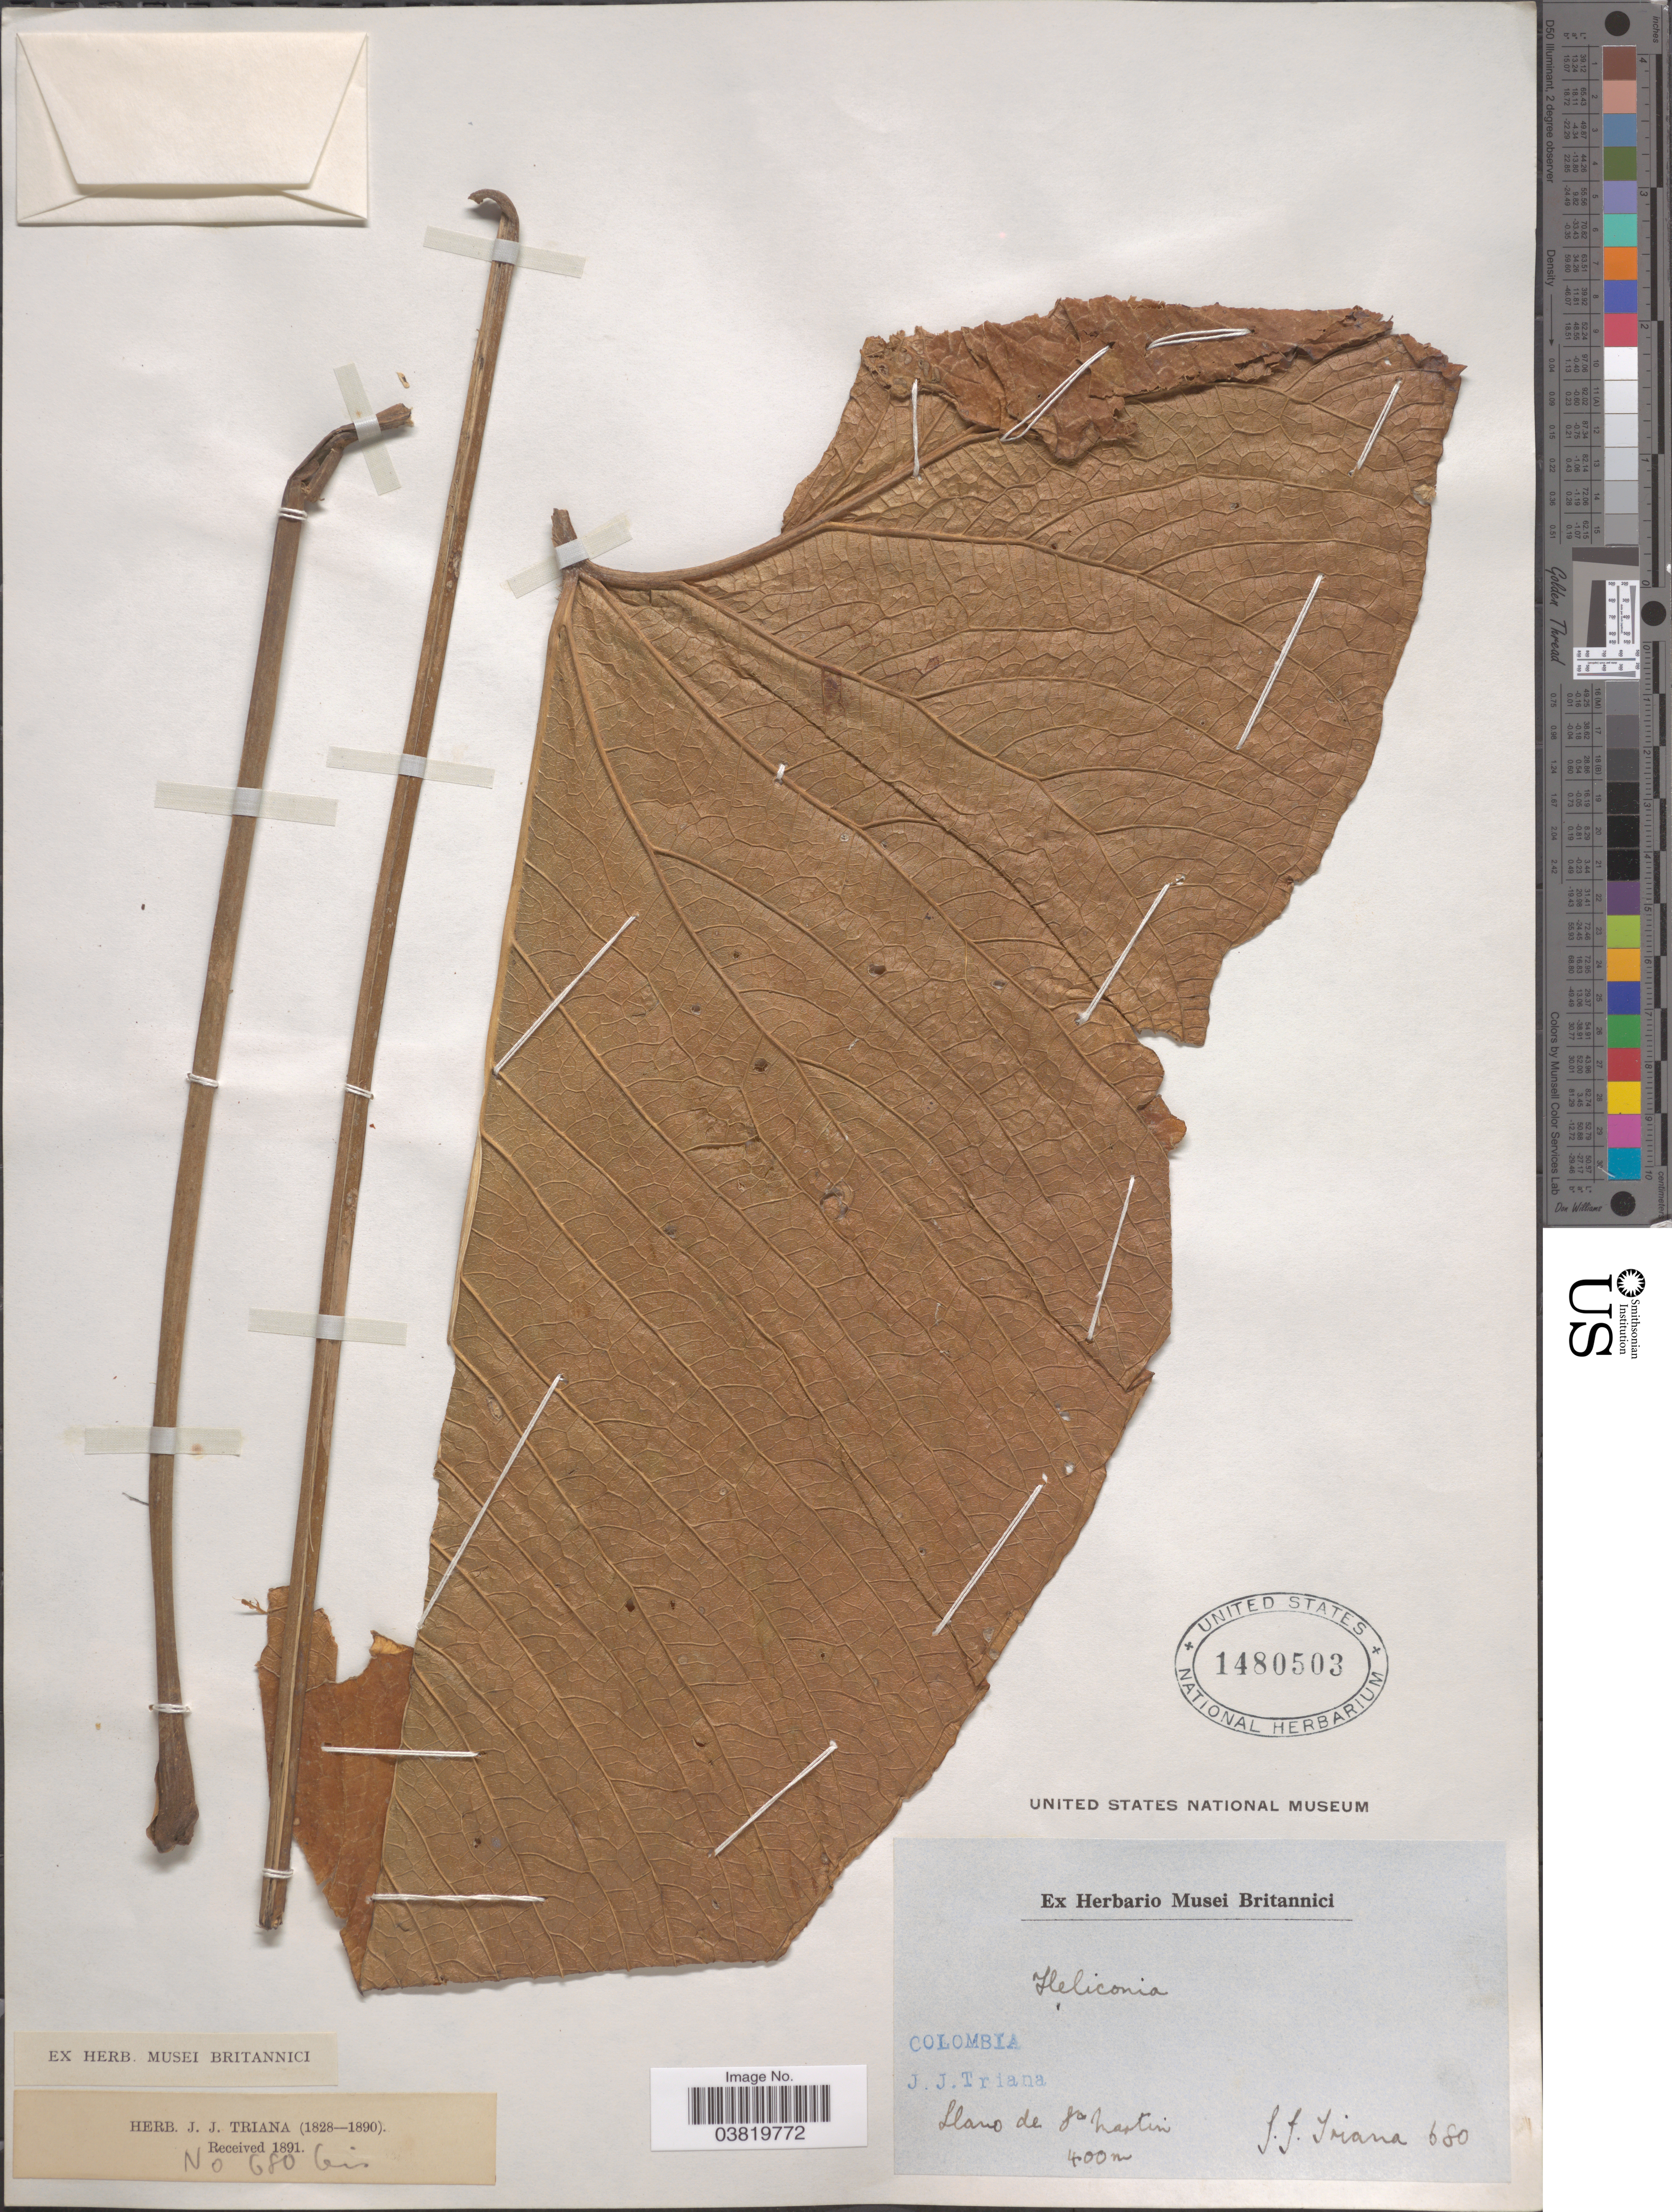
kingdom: Plantae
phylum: Tracheophyta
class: Liliopsida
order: Alismatales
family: Araceae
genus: Anthurium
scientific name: Anthurium crassivenium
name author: Engl.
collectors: J. J. Triana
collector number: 680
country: Colombia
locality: Llano de Sto. Martin.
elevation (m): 400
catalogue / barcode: US 1480503